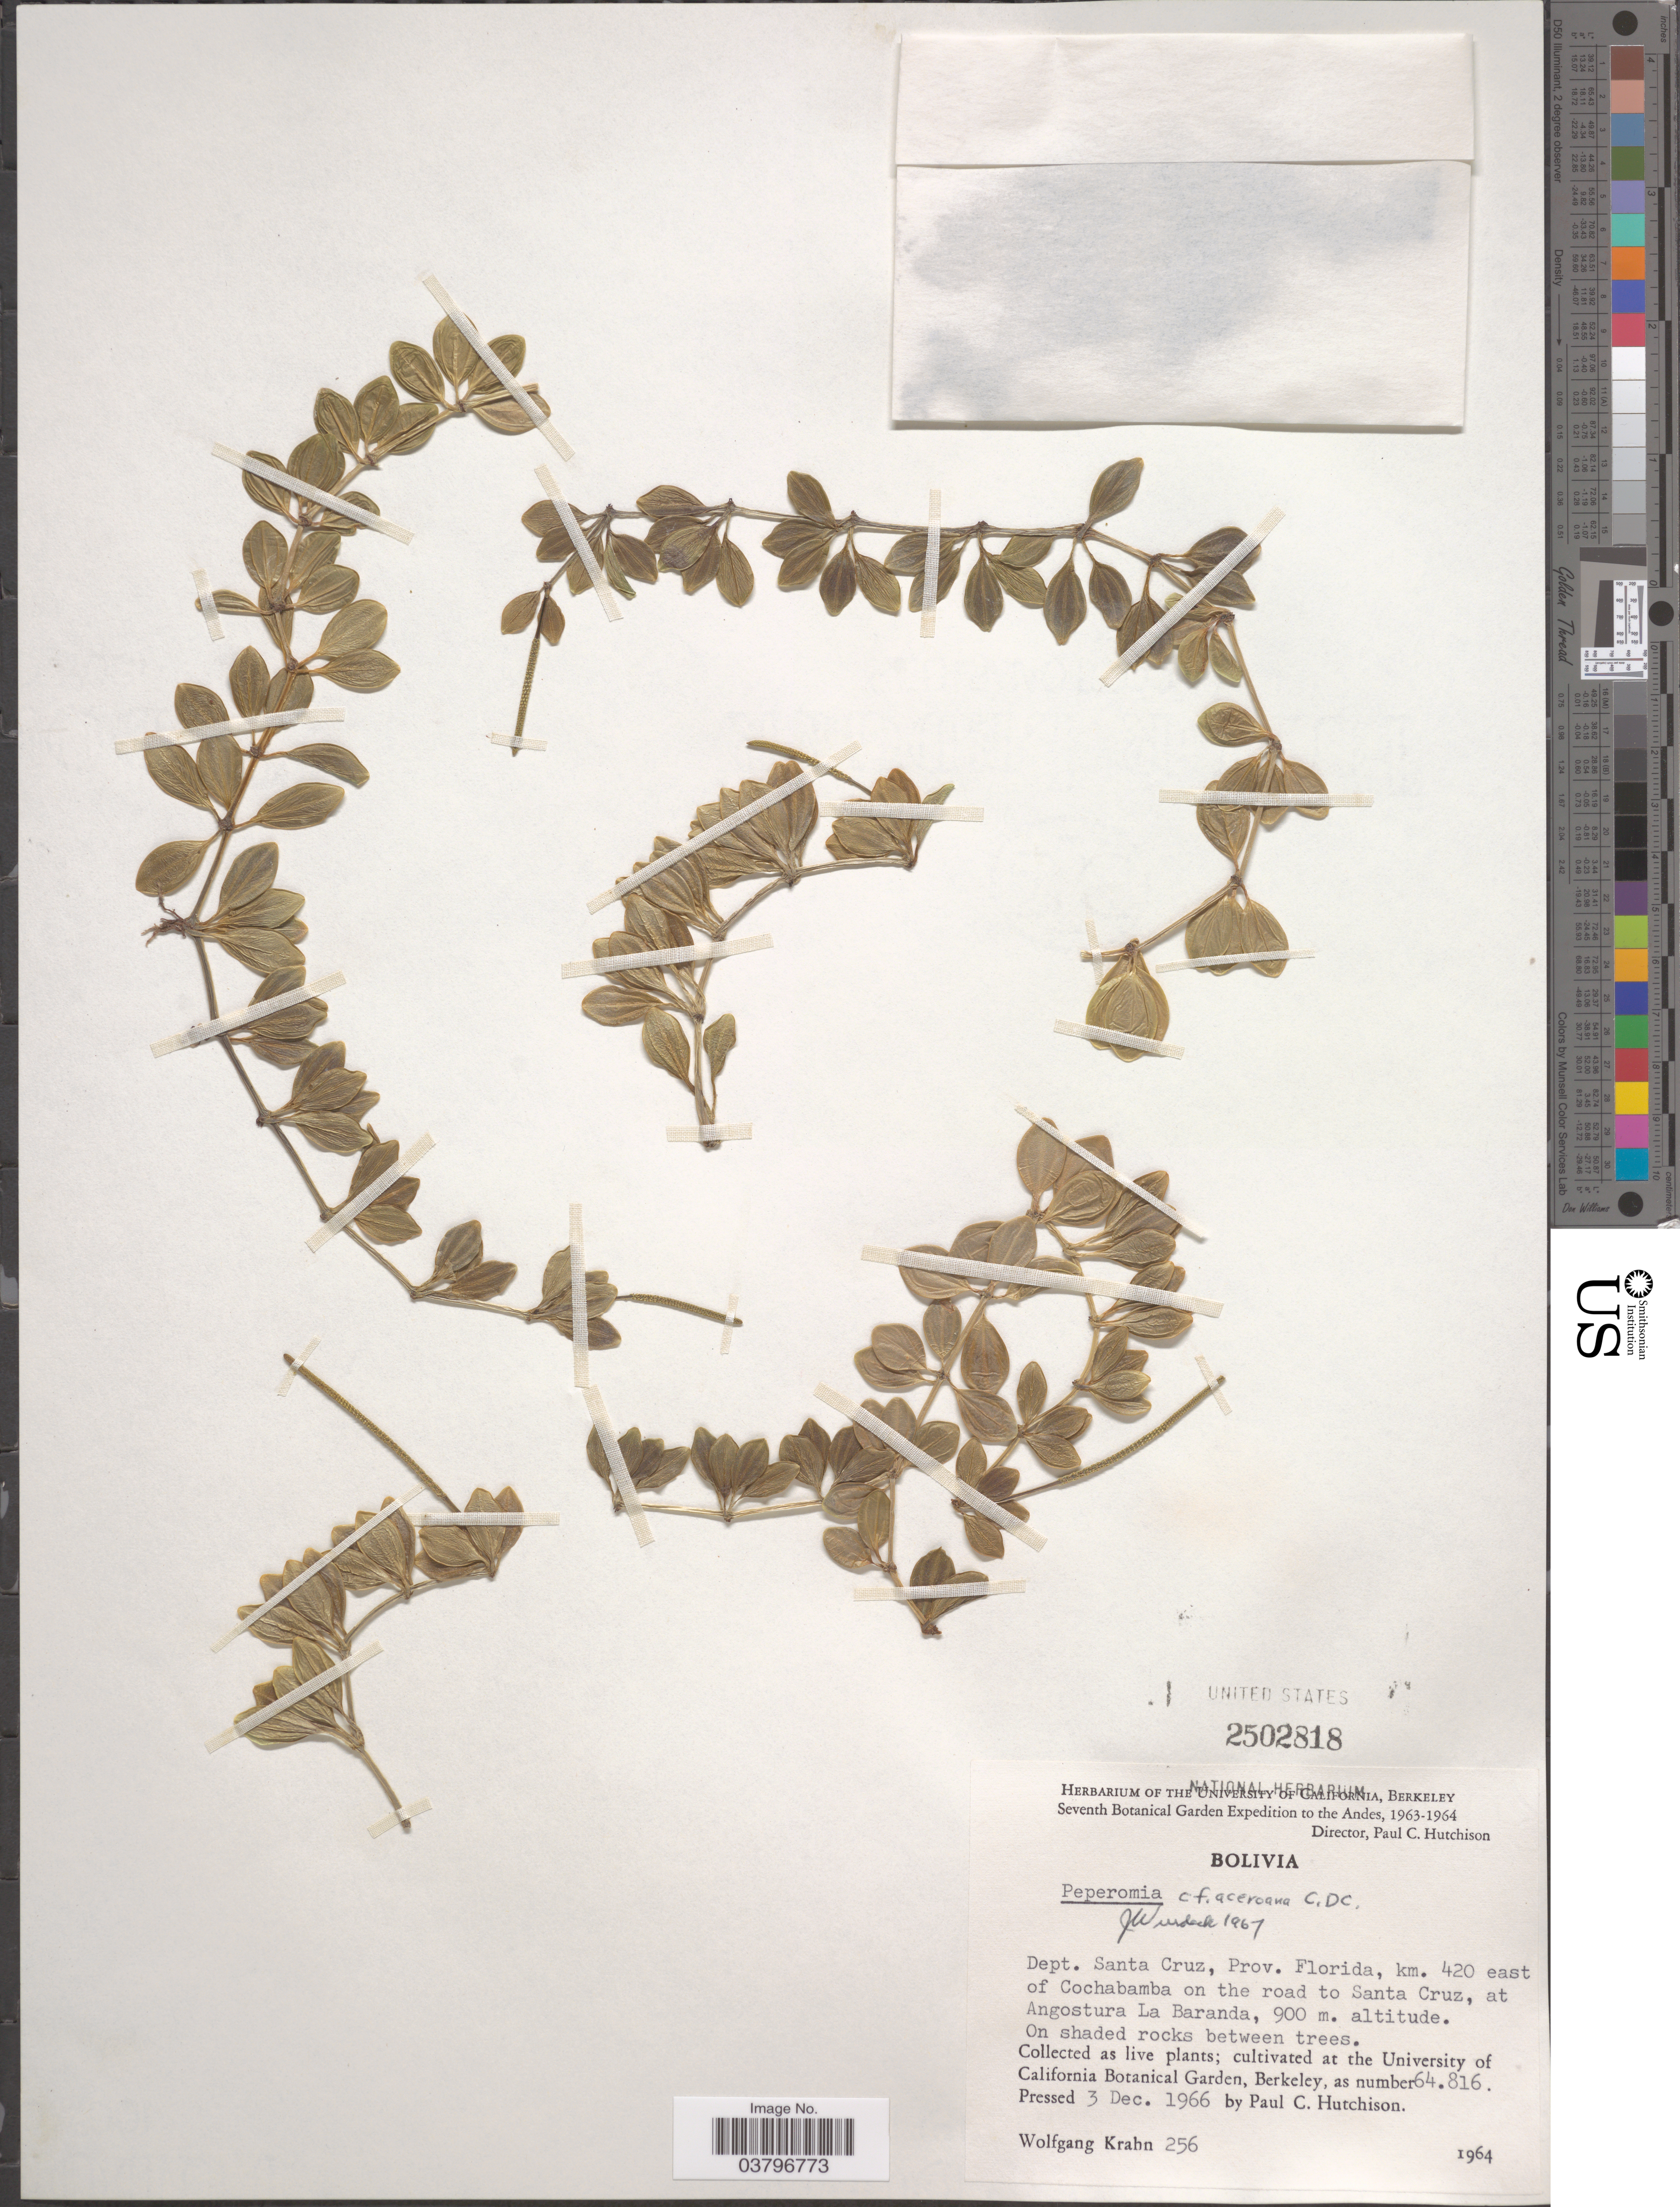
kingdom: Plantae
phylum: Tracheophyta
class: Magnoliopsida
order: Piperales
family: Piperaceae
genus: Peperomia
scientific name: Peperomia aceroana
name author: C. DC.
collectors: P. C. Hutchison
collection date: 1966-12-03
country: United States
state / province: California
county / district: Alameda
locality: University of California Botanical Garden, Berkeley.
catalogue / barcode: US 2502818